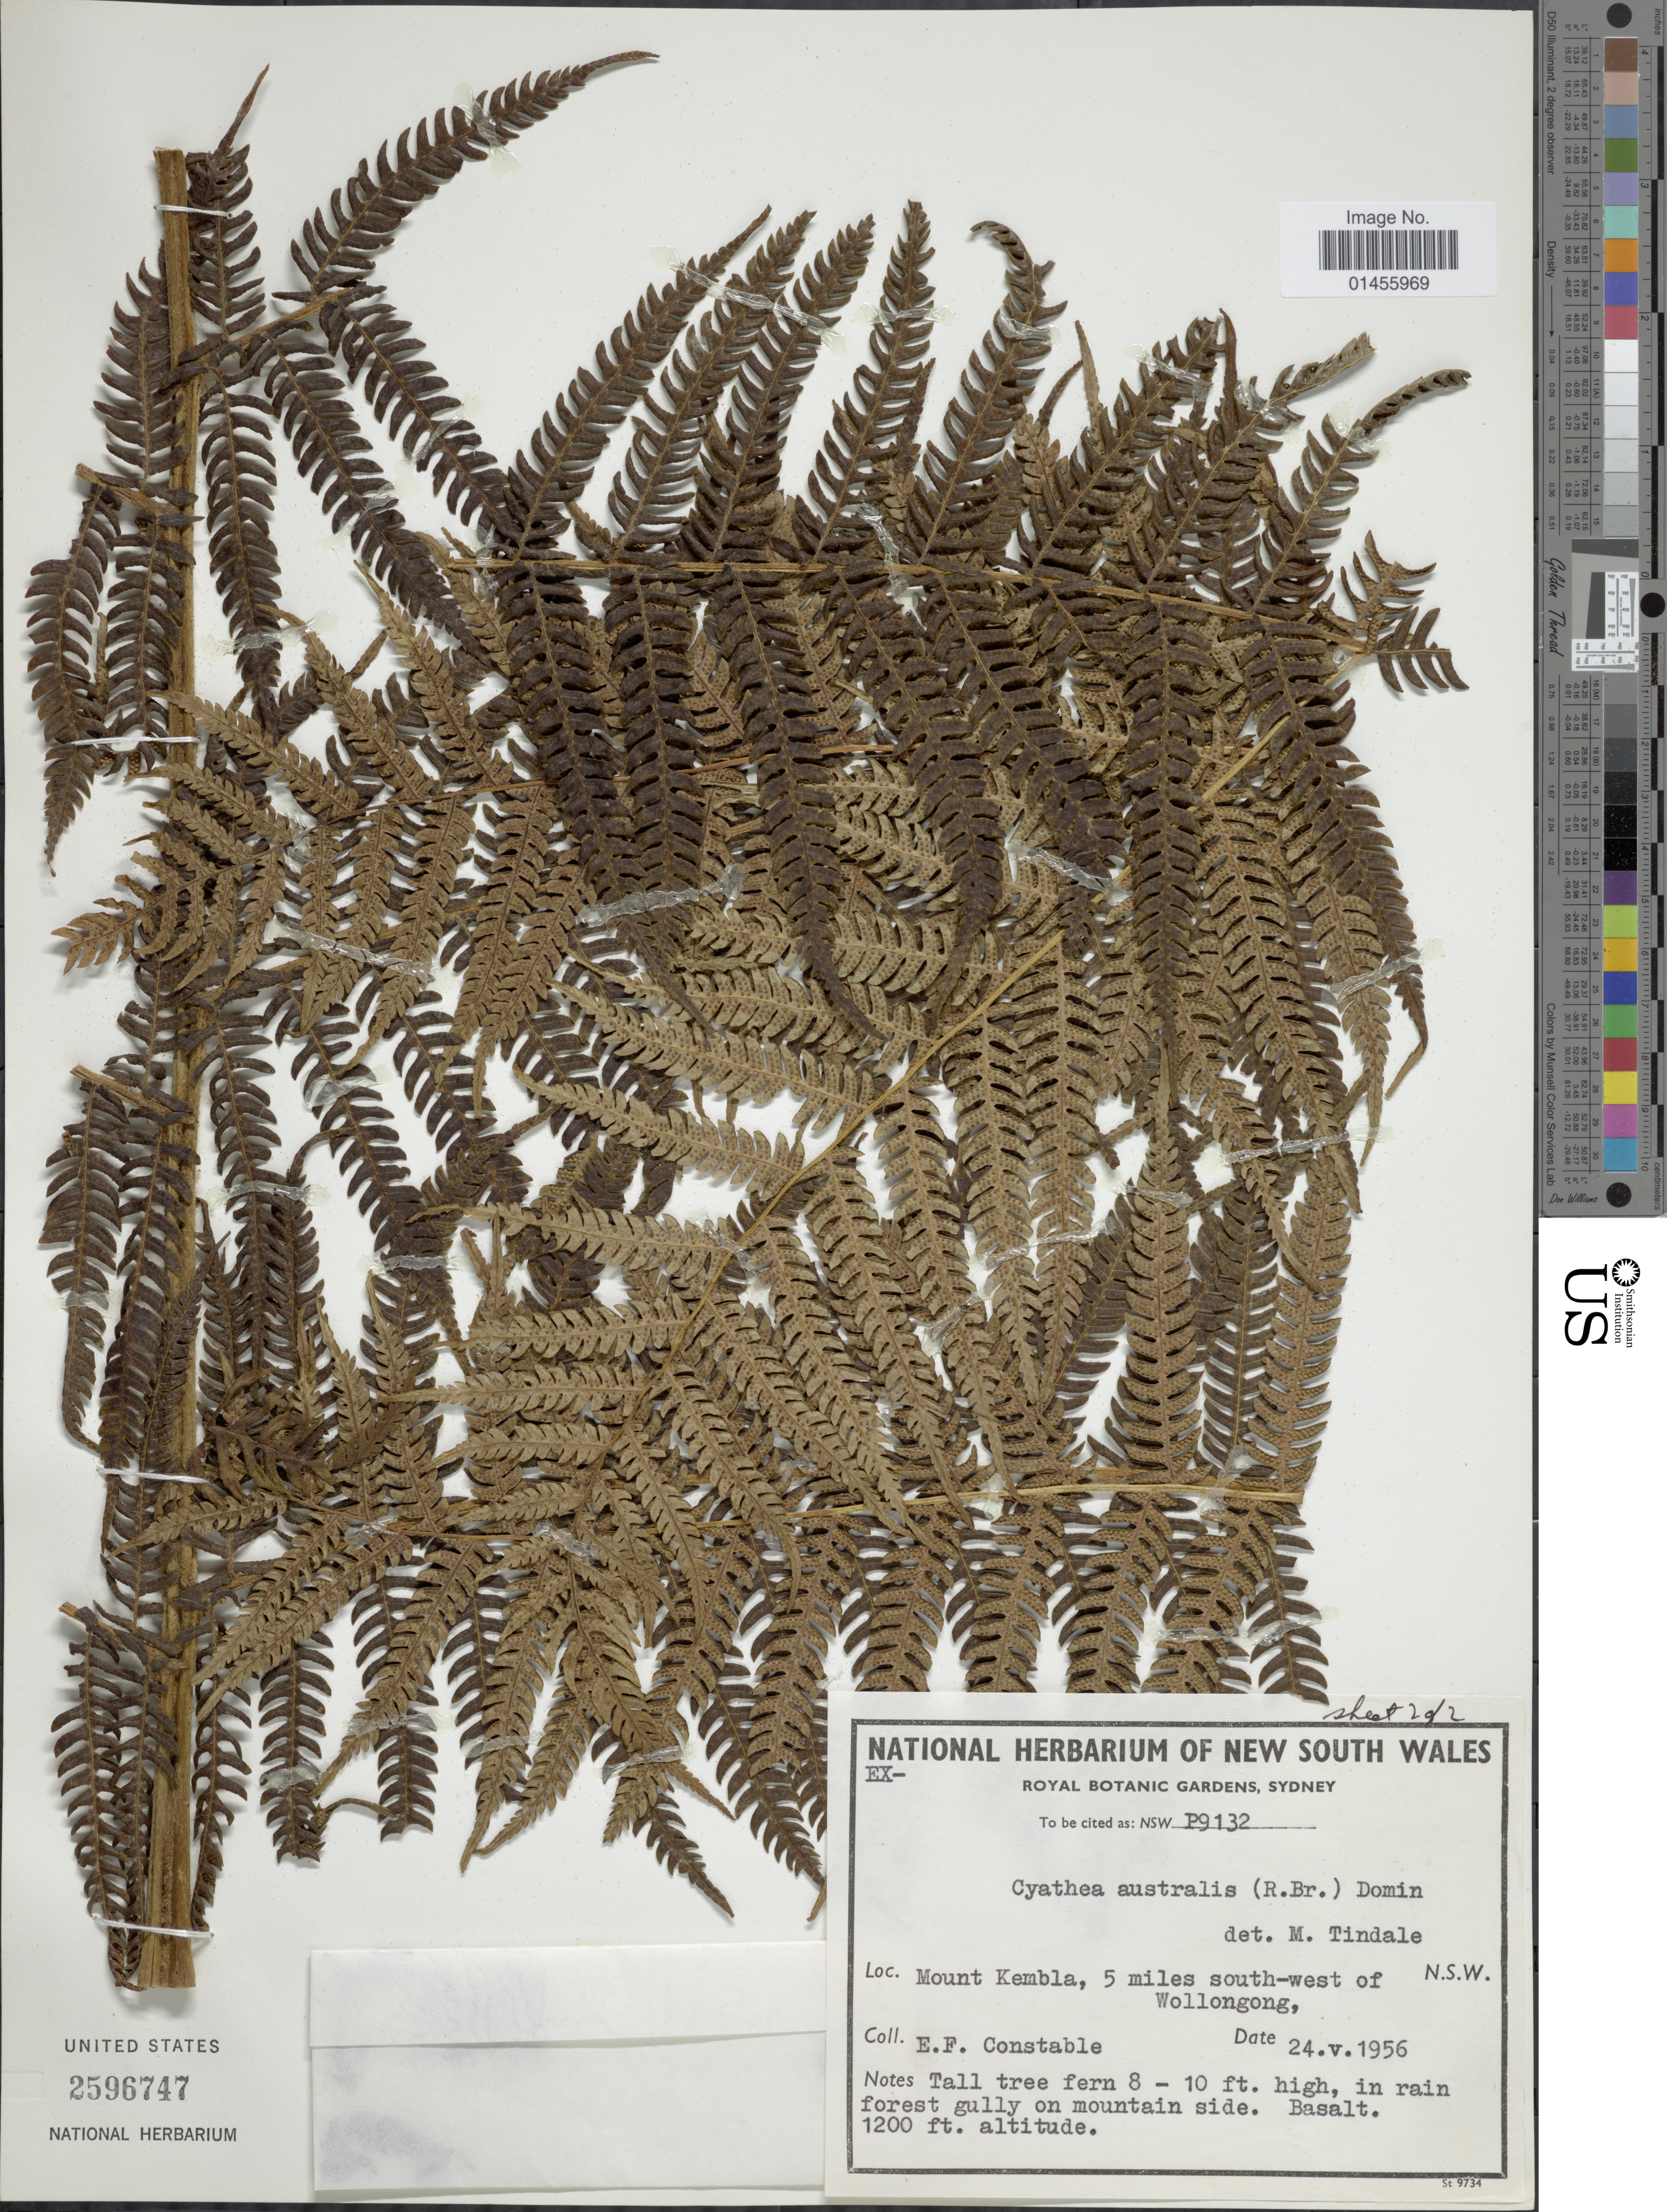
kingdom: Plantae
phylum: Tracheophyta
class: Polypodiopsida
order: Cyatheales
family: Cyatheaceae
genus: Alsophila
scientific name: Alsophila australis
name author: R. Br.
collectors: E. F. Constable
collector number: P9132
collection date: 1956-05-24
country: Australia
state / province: New South Wales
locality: Mount Kembla, 5 miles south-west of Wollongong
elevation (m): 366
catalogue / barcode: US 2596747